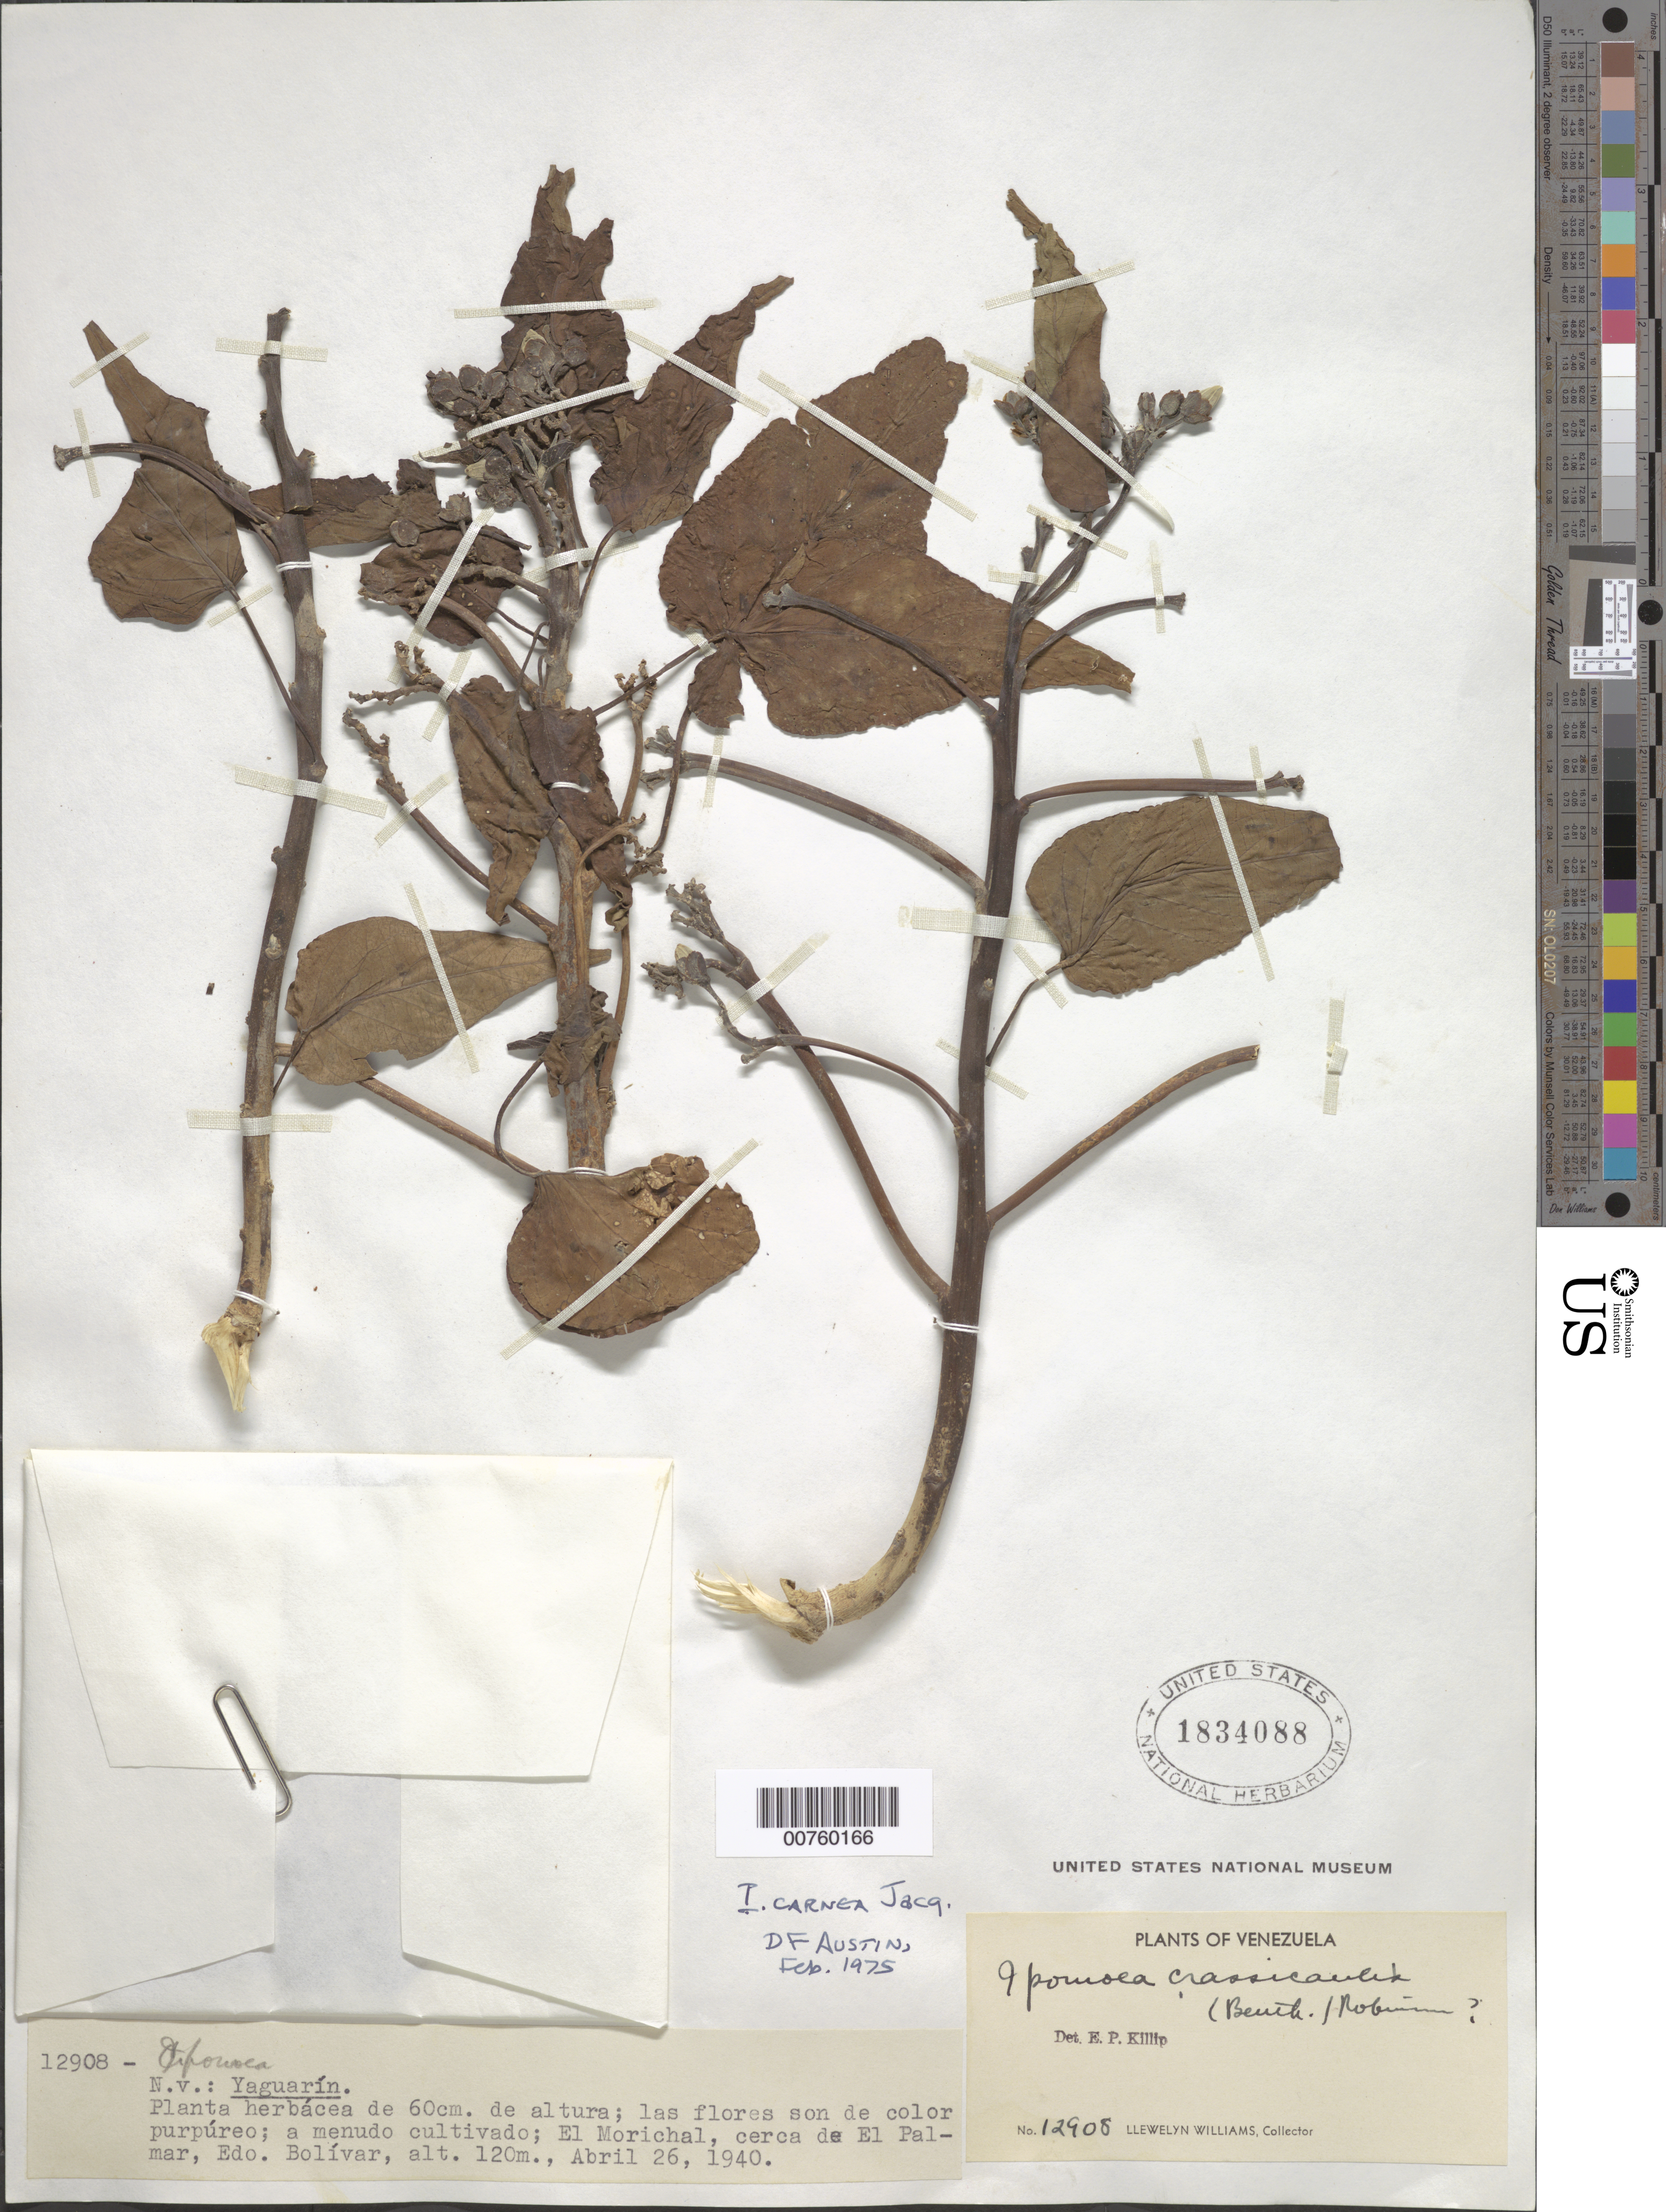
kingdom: Plantae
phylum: Tracheophyta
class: Magnoliopsida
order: Solanales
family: Convolvulaceae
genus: Ipomoea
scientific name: Ipomoea carnea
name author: Jacq.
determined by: Austin, D. F.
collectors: Ll. Williams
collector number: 12908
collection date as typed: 26-Apr-40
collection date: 1940-04-26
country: Venezuela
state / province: Bolívar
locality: El Palmar, El Morichal cerca de El Palmar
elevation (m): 120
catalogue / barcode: US 1834088